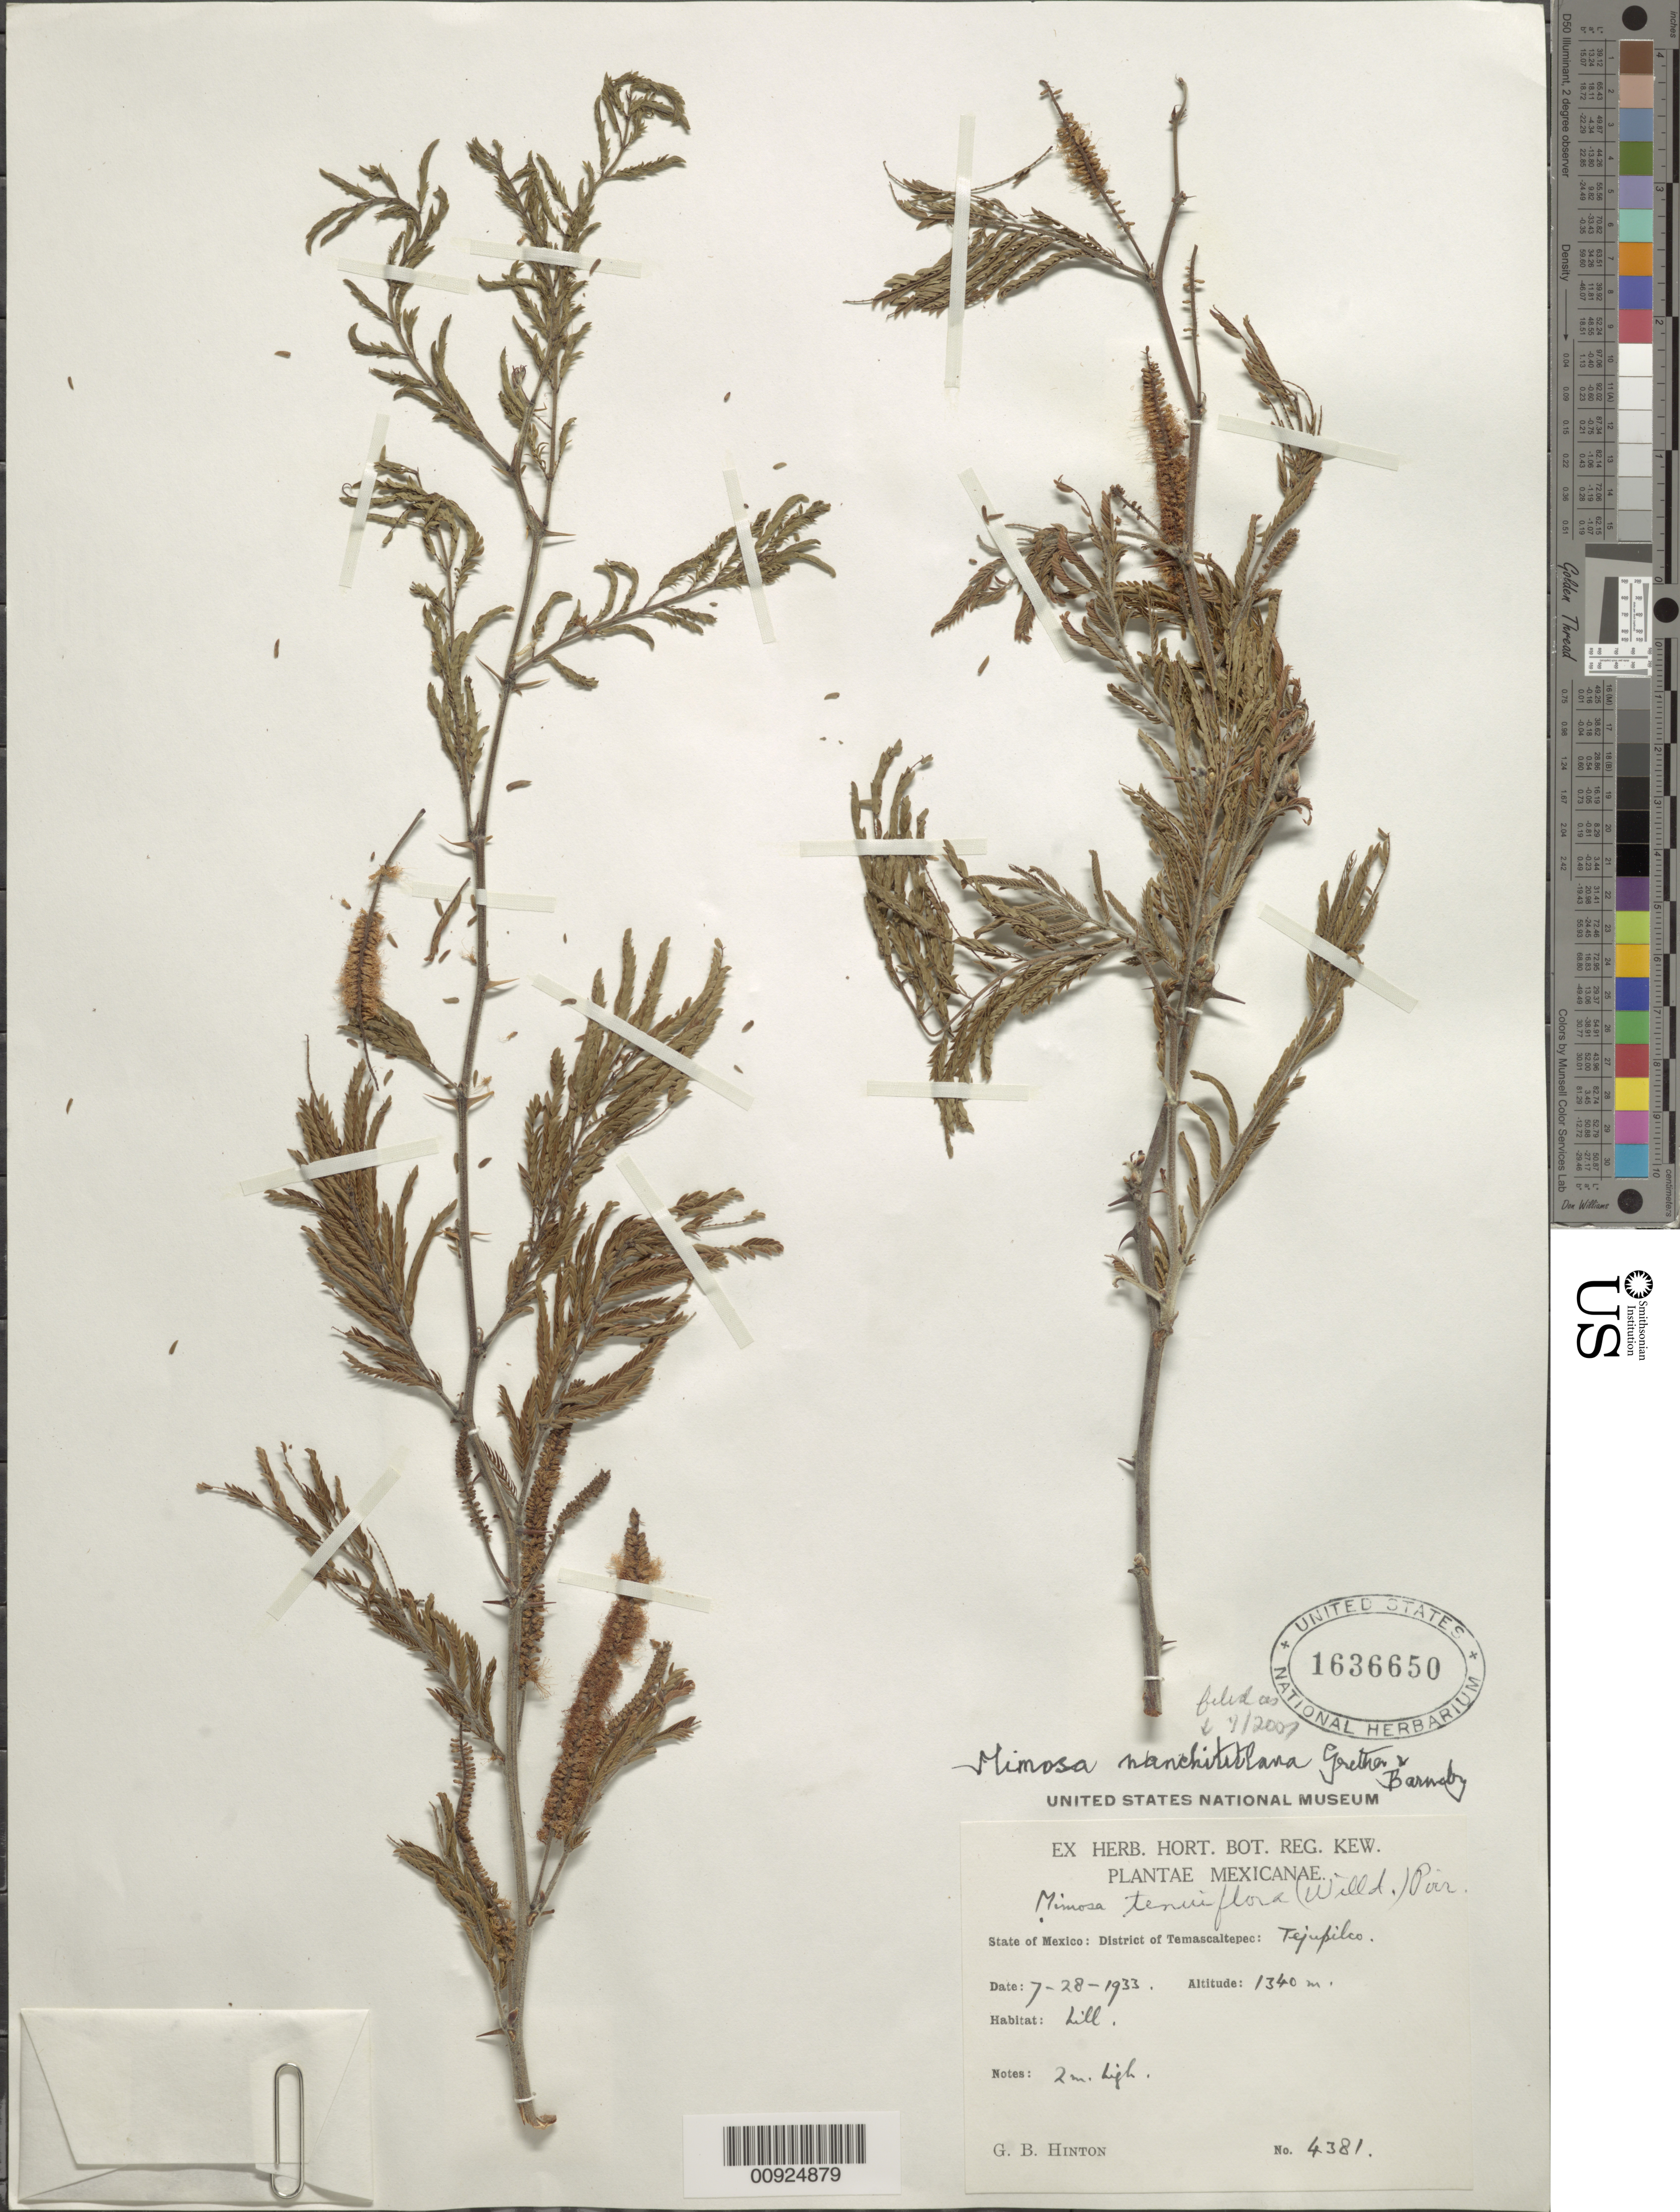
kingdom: Plantae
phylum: Tracheophyta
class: Magnoliopsida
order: Fabales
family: Fabaceae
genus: Mimosa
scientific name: Mimosa nanchititlana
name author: R. Grether & Barneby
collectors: G. B. Hinton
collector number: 4381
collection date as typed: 28 Jul 1933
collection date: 1933-07-28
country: Mexico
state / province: México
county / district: Temascaltepec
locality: State of Mexico: District of Temascaltepec: Tejupilco.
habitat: Hill.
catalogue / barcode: US 1636650